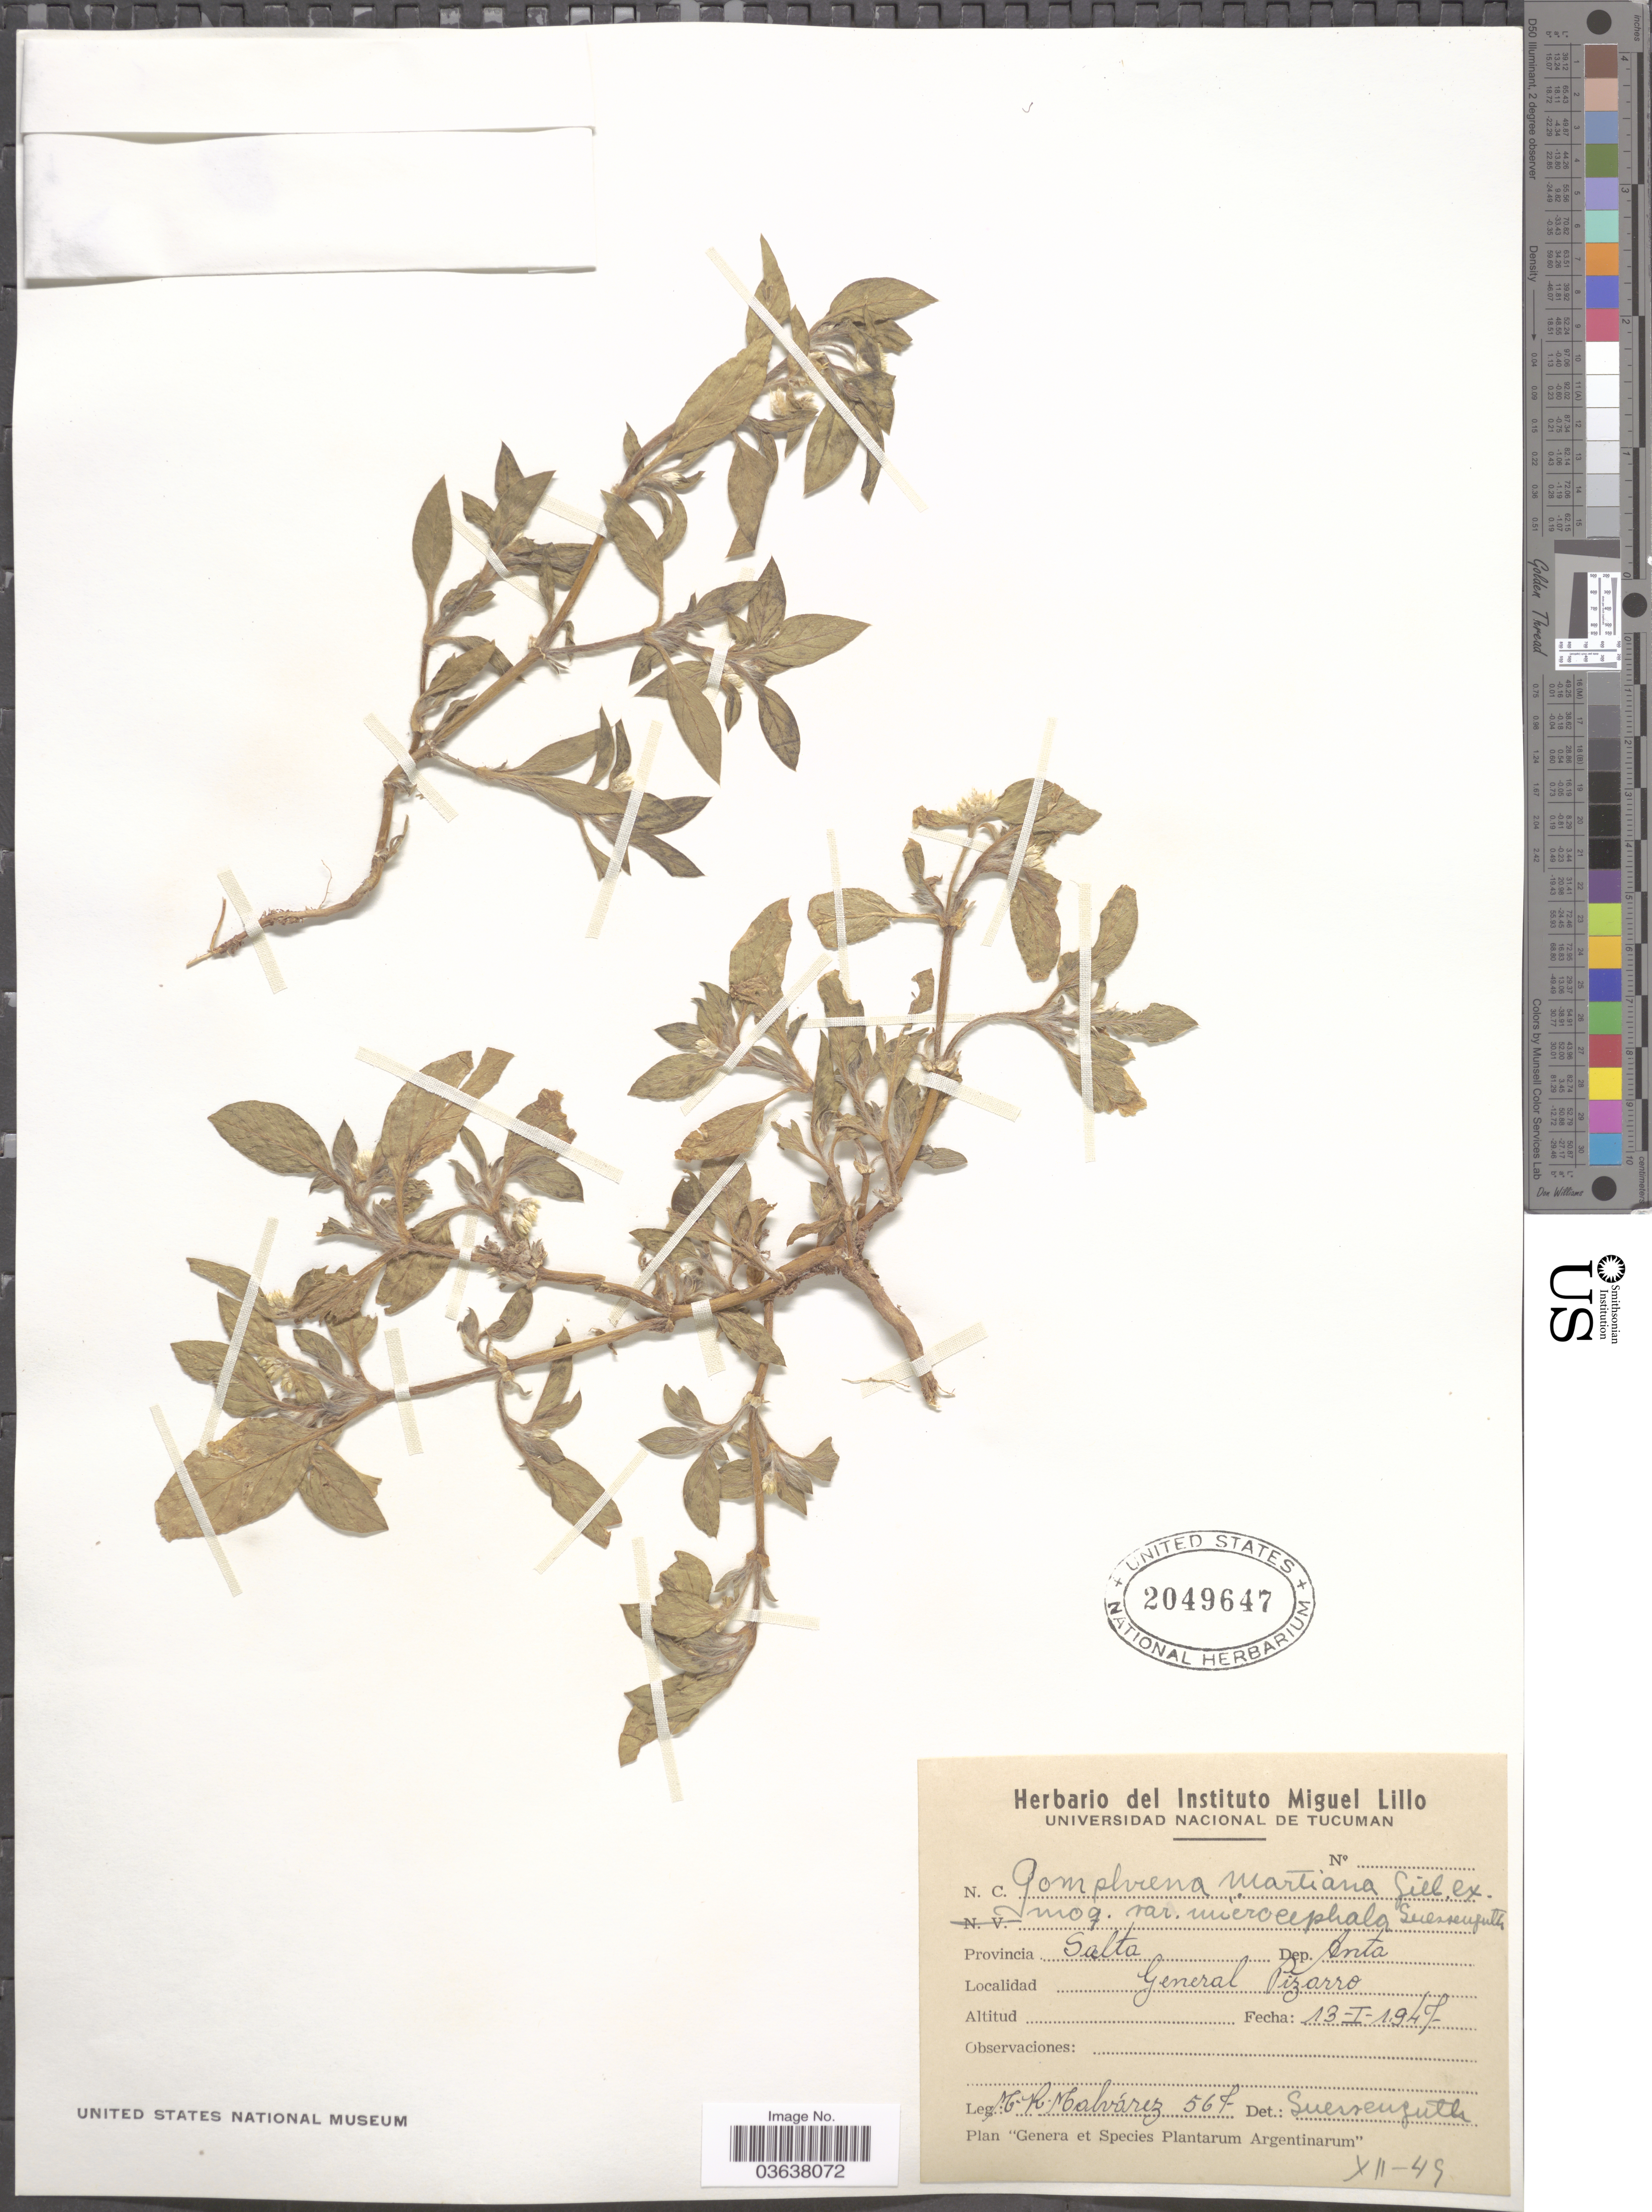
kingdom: Plantae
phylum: Tracheophyta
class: Magnoliopsida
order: Caryophyllales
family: Amaranthaceae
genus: Gomphrena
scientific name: Gomphrena martiana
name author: Gillies ex Moq.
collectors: M. Malvárez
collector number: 567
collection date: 1947-01-13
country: Argentina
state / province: Salta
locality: Dep. Anta, General Pizarro.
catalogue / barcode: US 2049647